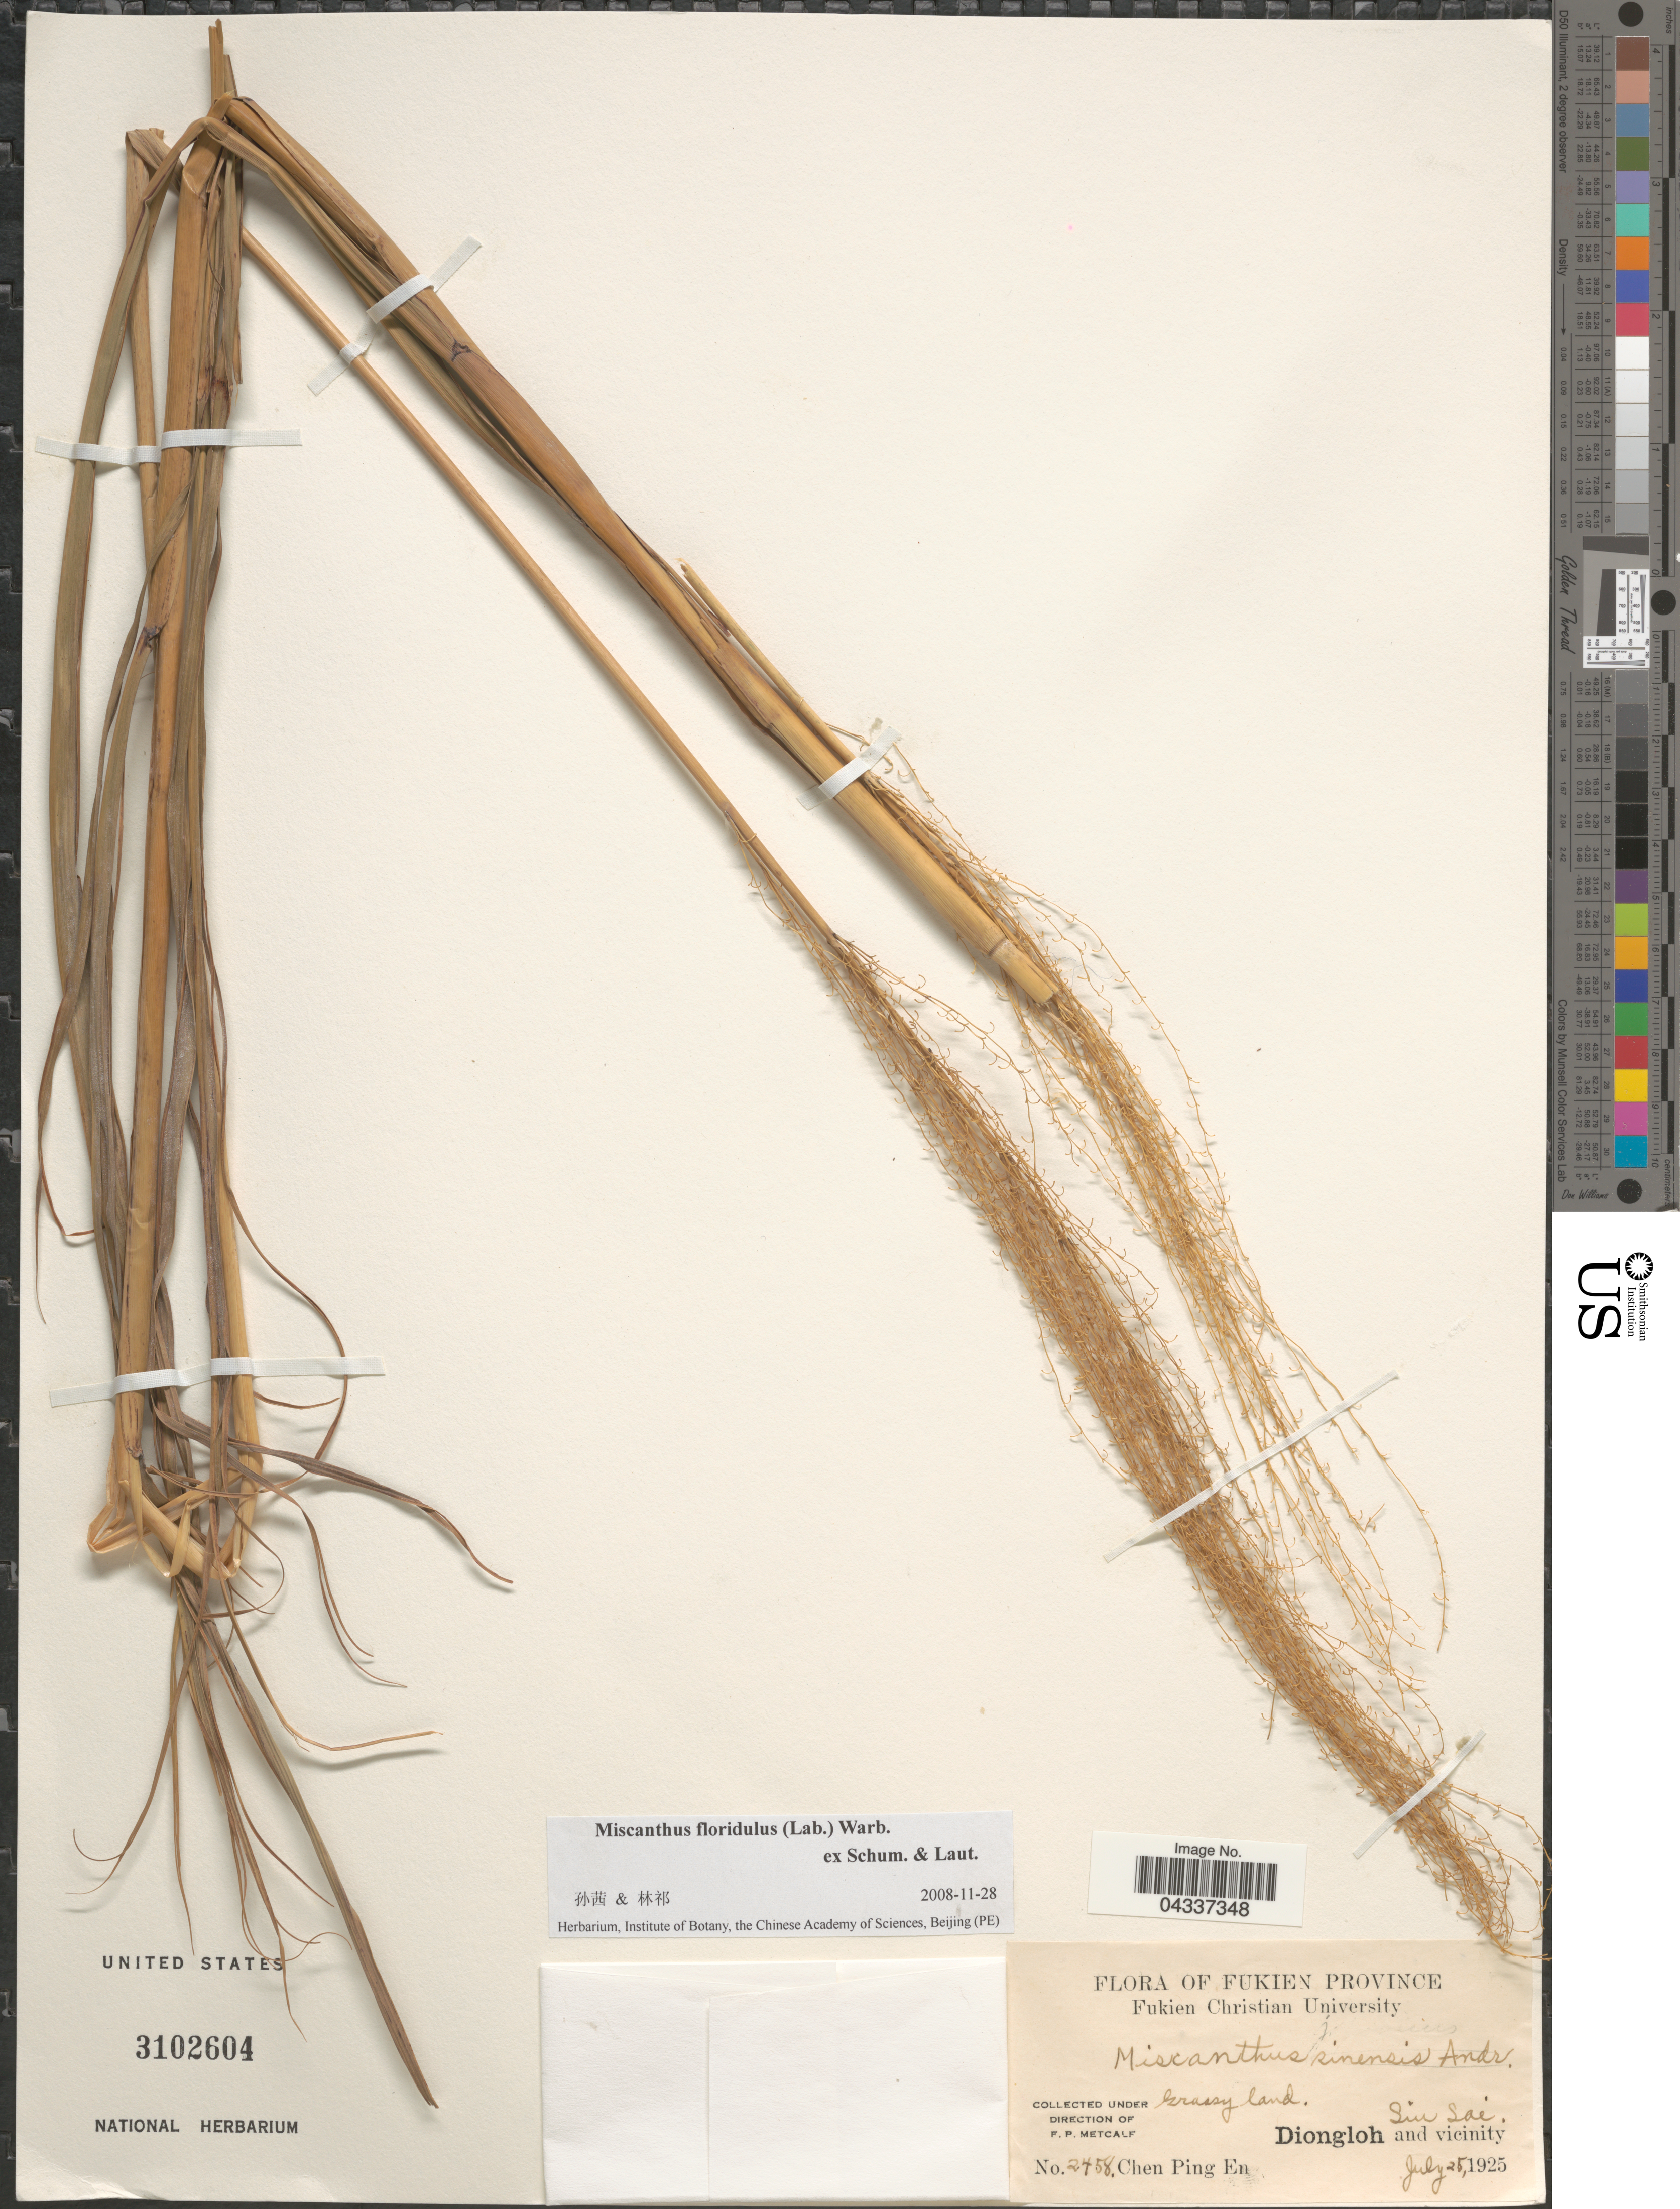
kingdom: Plantae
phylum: Tracheophyta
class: Liliopsida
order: Poales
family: Poaceae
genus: Miscanthus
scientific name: Miscanthus floridulus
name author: (Labill.) Warb.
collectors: C. Ping En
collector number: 2458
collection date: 1925-07-25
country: China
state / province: Fujian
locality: Fukien Province. Siu Sai. Diongloh and vicinity.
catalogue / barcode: US 3102604